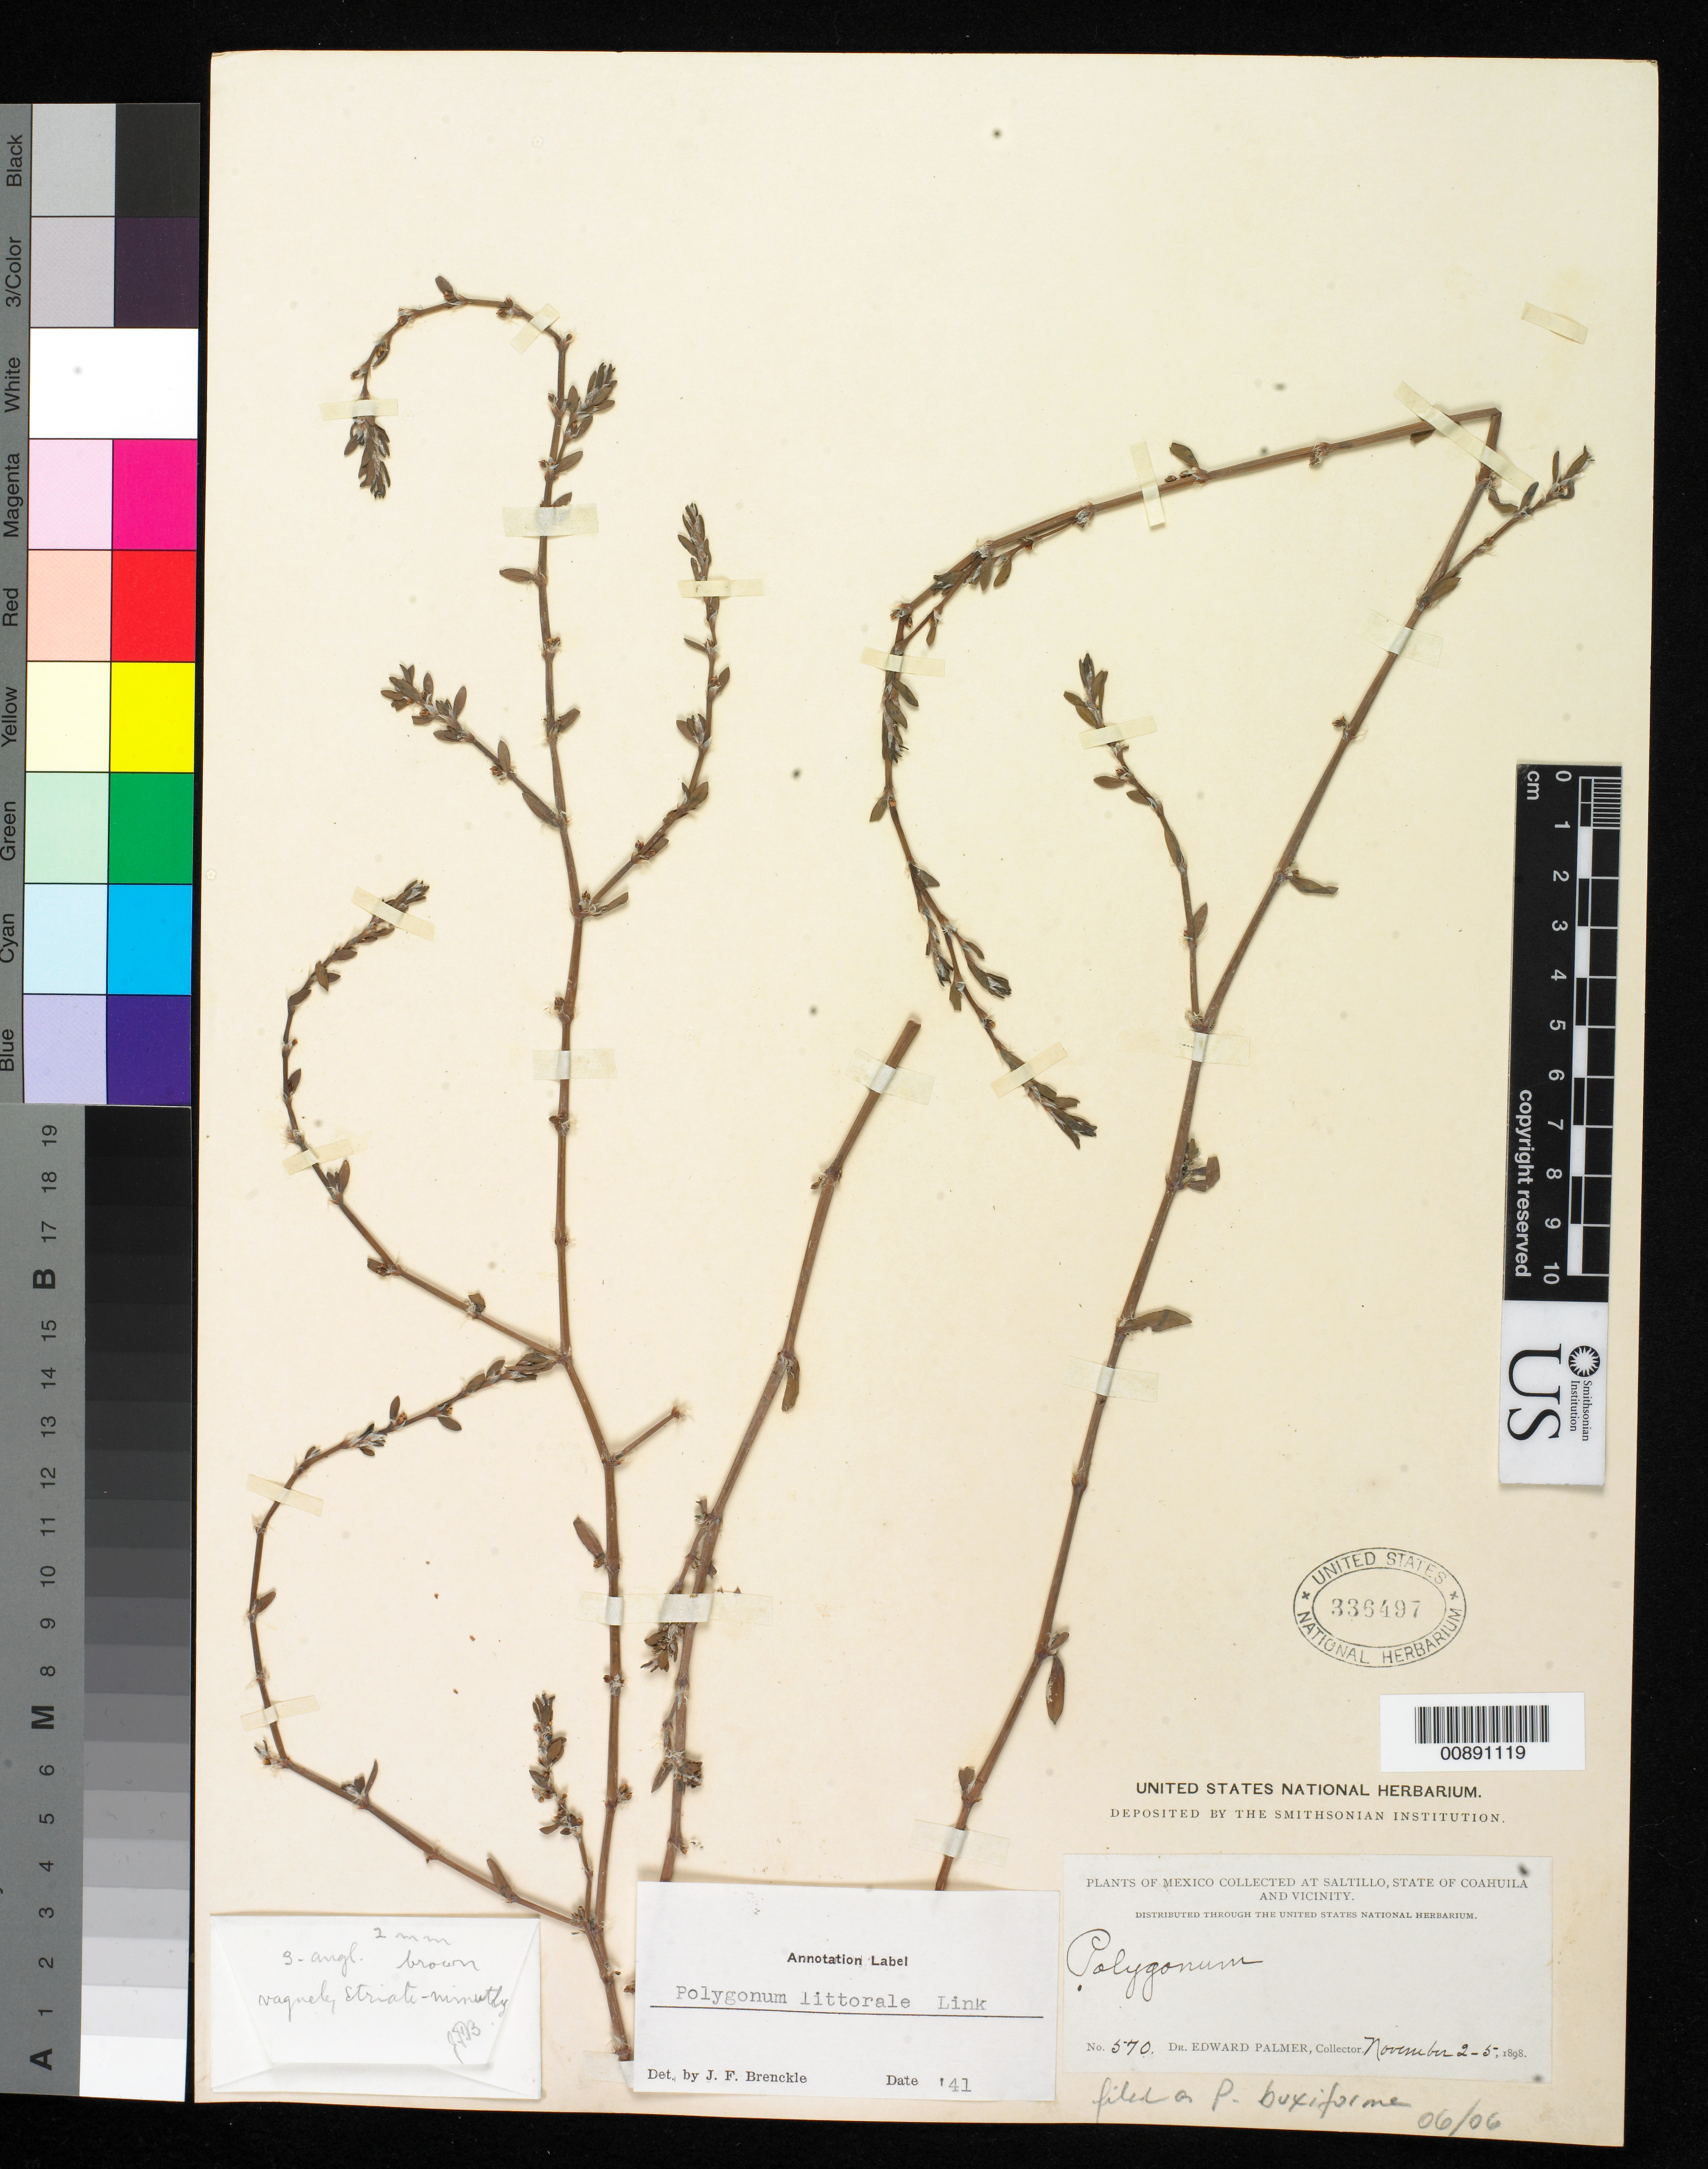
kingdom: Plantae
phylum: Tracheophyta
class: Magnoliopsida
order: Caryophyllales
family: Polygonaceae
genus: Polygonum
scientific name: Polygonum buxiforme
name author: Small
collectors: E. Palmer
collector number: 570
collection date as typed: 02 Nov 1898 to 05 Nov 1898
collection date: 1898-11-02/1898-11-05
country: Mexico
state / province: Coahuila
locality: Saltillo, Coahuila and vicinity.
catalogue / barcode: US 336497